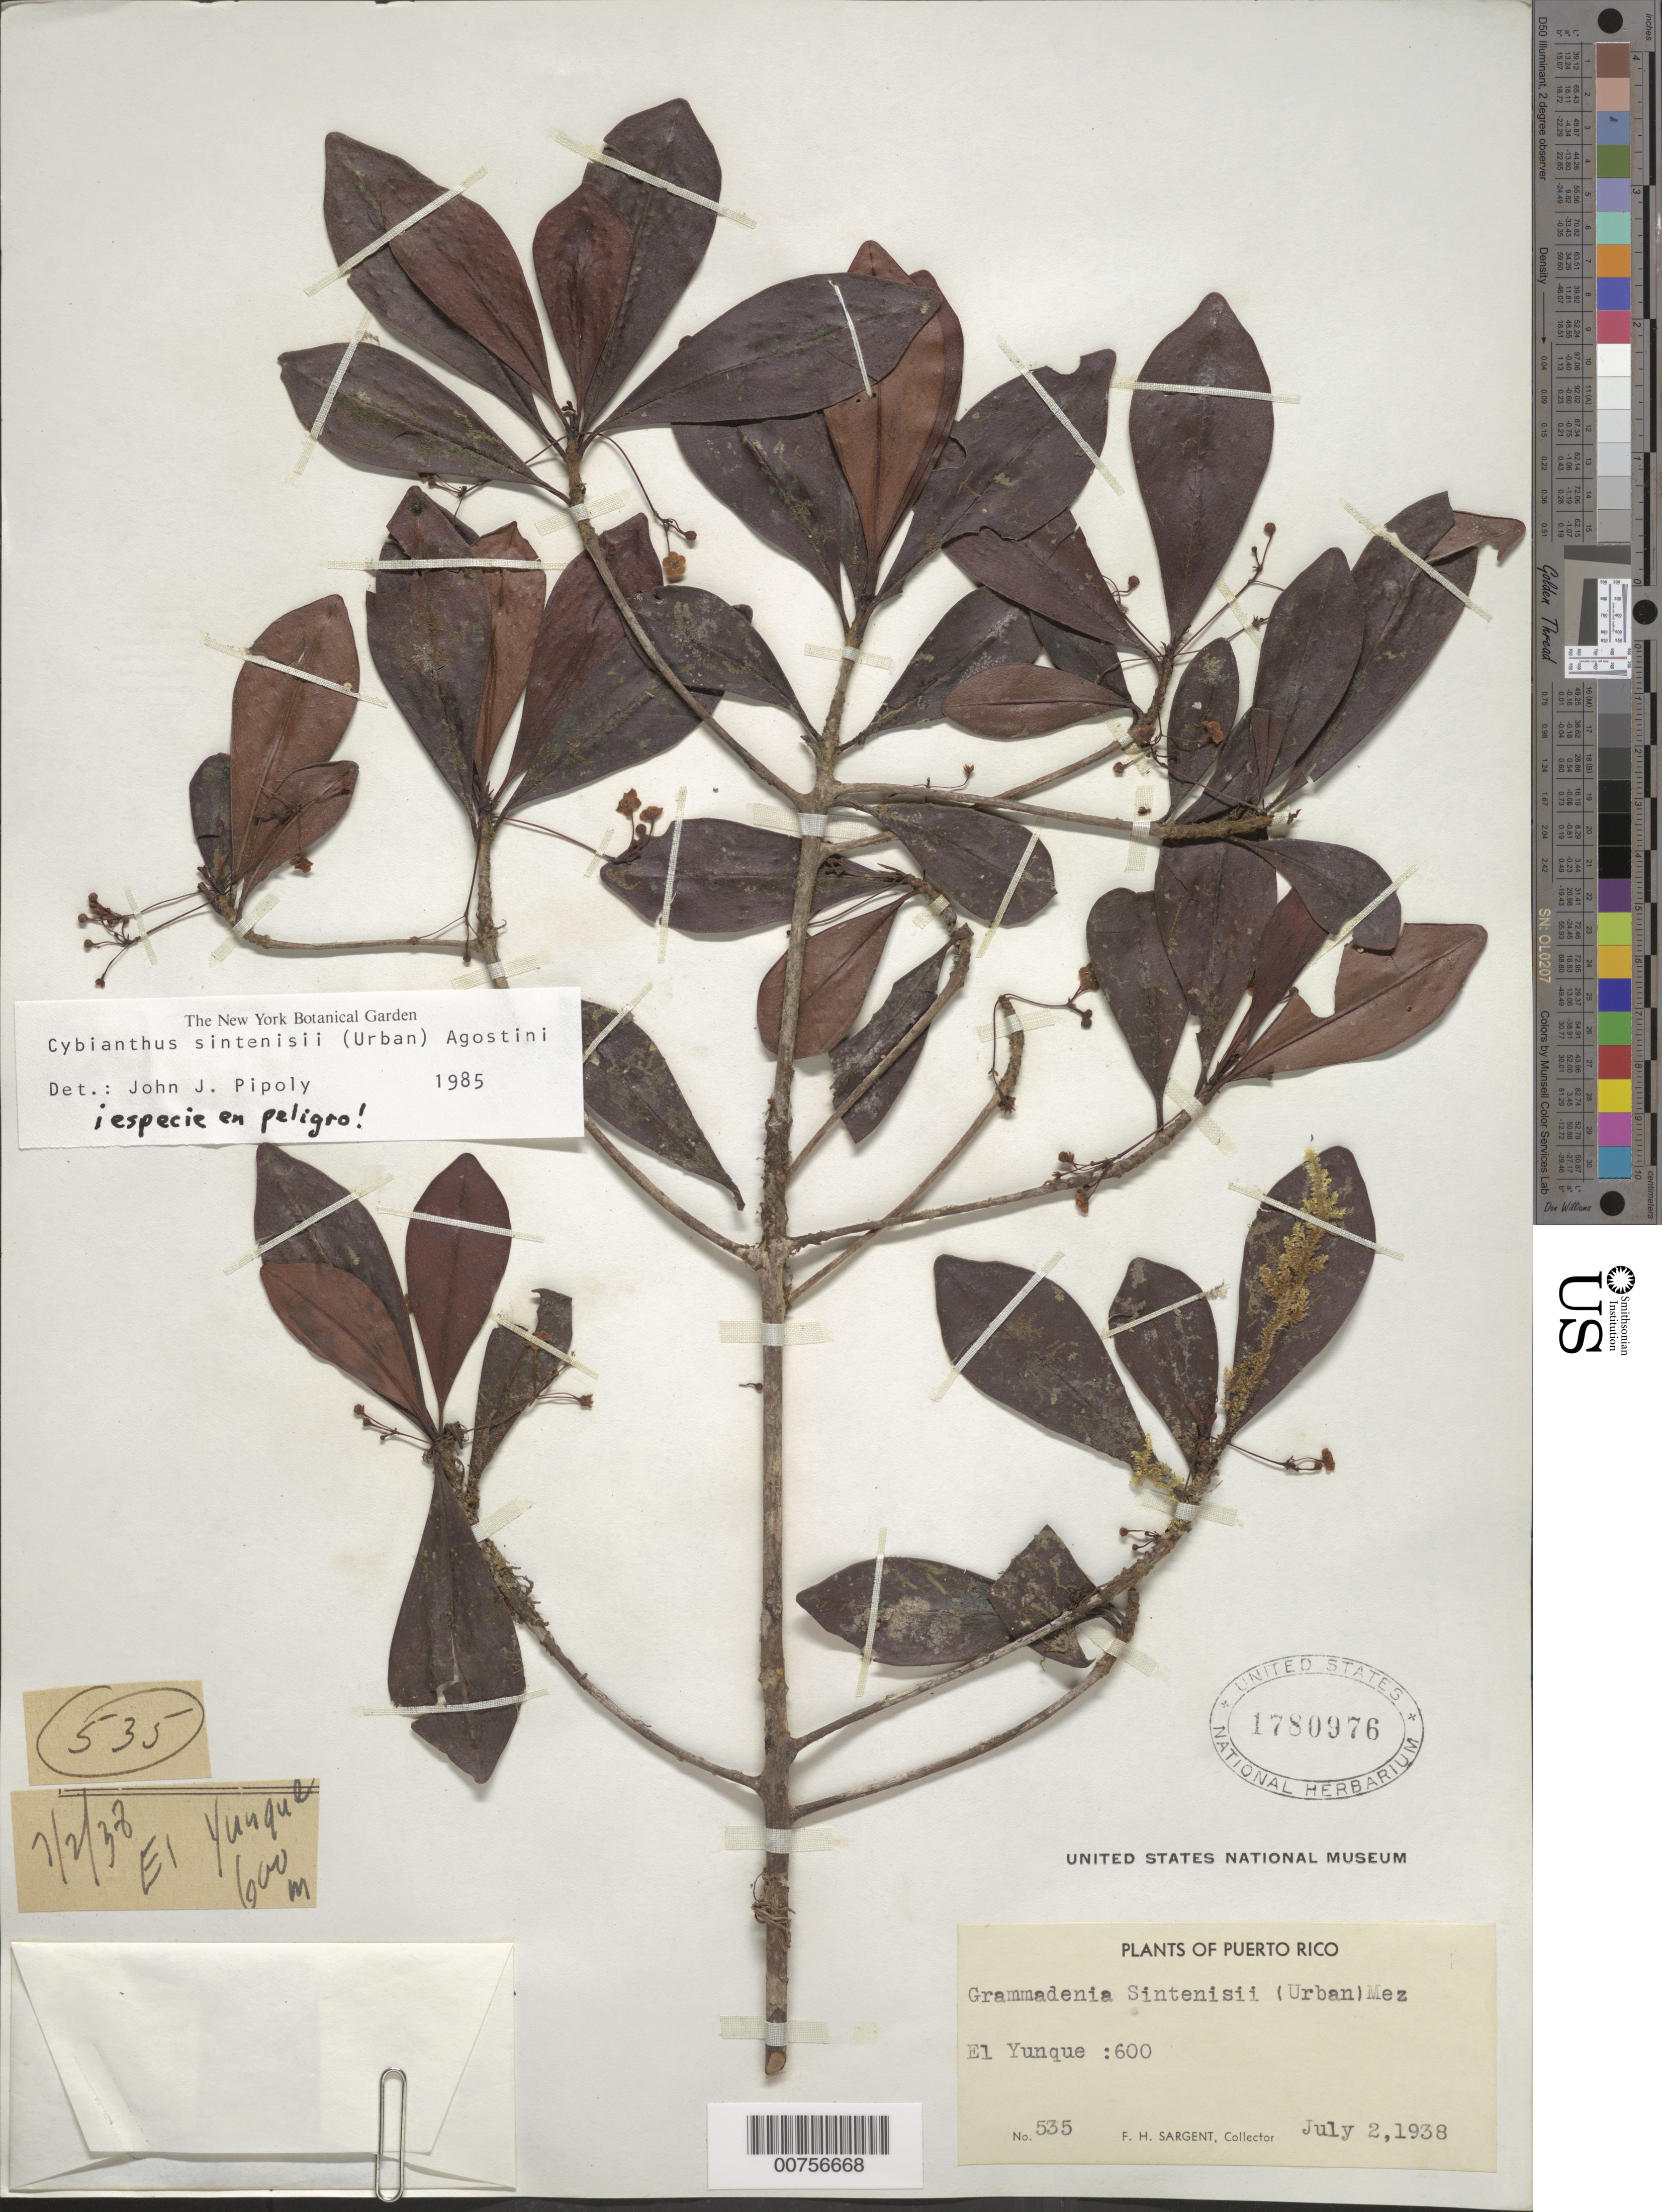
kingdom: Plantae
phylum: Tracheophyta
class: Magnoliopsida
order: Ericales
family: Primulaceae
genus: Cybianthus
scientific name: Cybianthus sintenisii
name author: (Urb.) G. Agostini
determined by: Pipoly, J. J., III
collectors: F. H. Sargent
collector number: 535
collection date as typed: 02 Jul 1938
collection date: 1938-07-02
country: Puerto Rico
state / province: Río Grande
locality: El Yunque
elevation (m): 600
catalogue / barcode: US 1780976